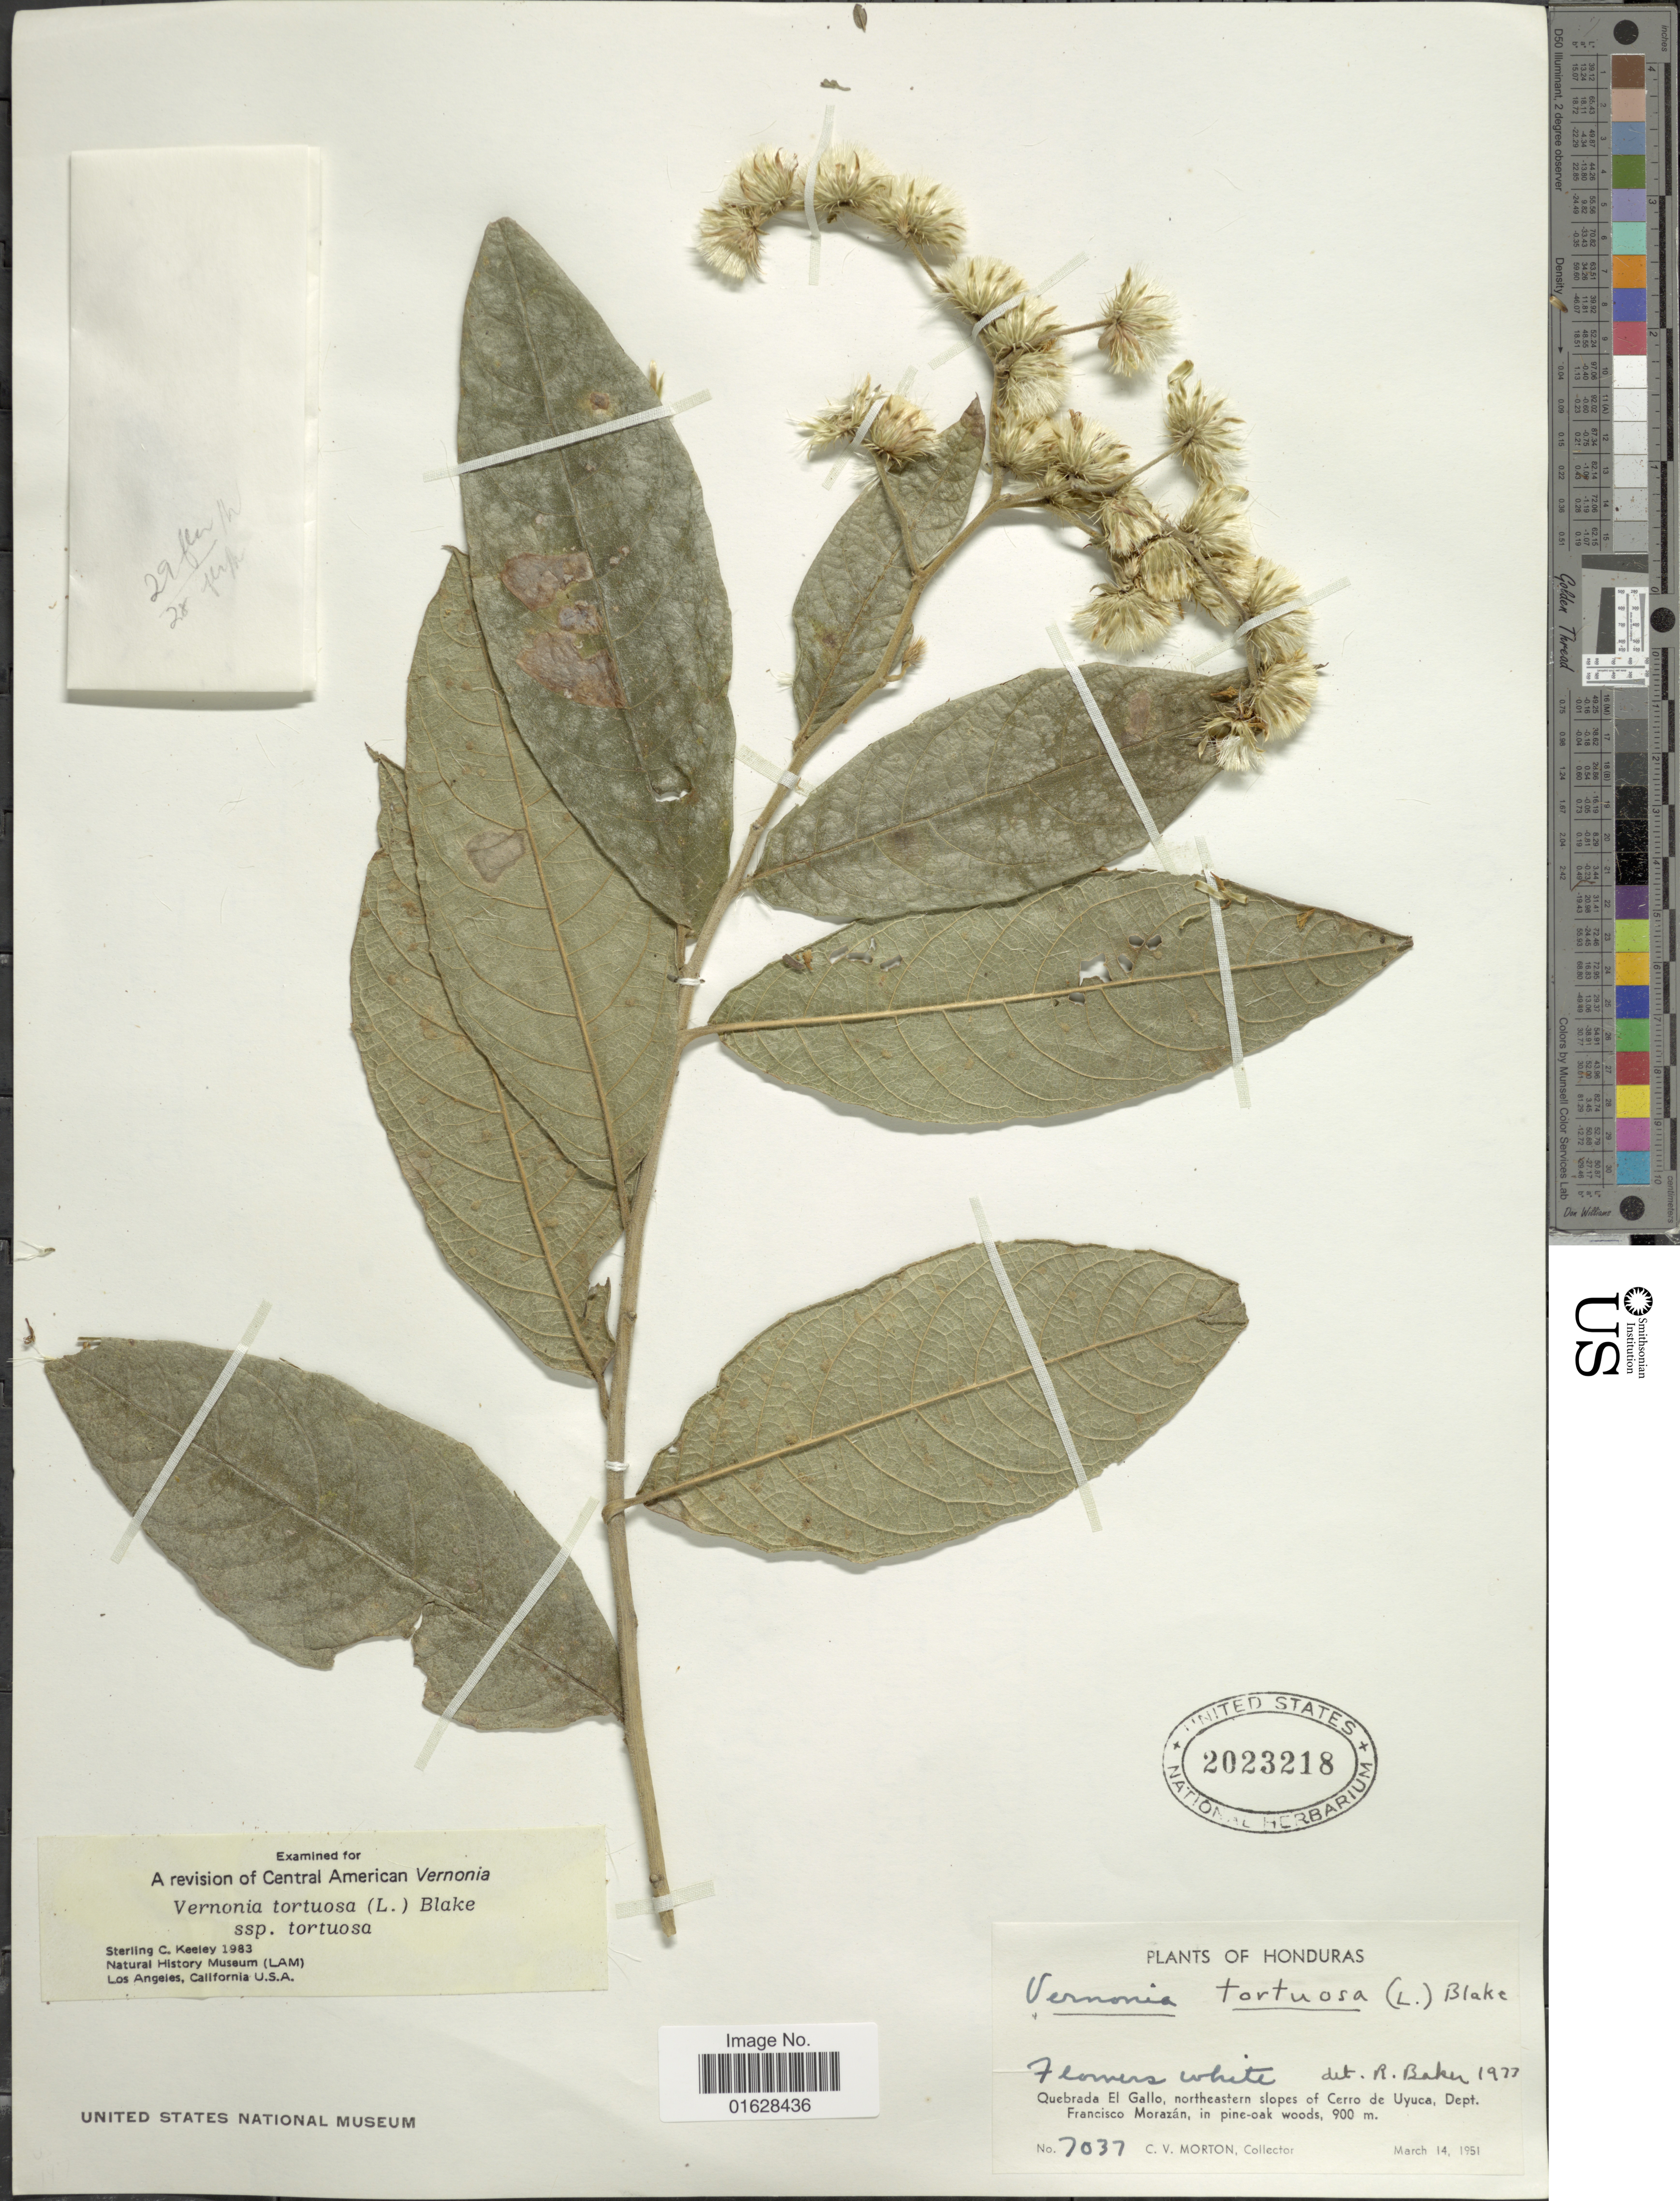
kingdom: Plantae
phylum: Tracheophyta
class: Magnoliopsida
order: Asterales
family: Asteraceae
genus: Lepidaploa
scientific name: Lepidaploa tortuosa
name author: (L.) H. Rob.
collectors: C. V. Morton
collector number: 7037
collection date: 1951-03-14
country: Honduras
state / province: Fco. Morazán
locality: Quebrada El Gallo, northeastern slopes of Cerro de Uyuca, Dept. Francisco Morazan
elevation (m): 900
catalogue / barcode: US 2023218